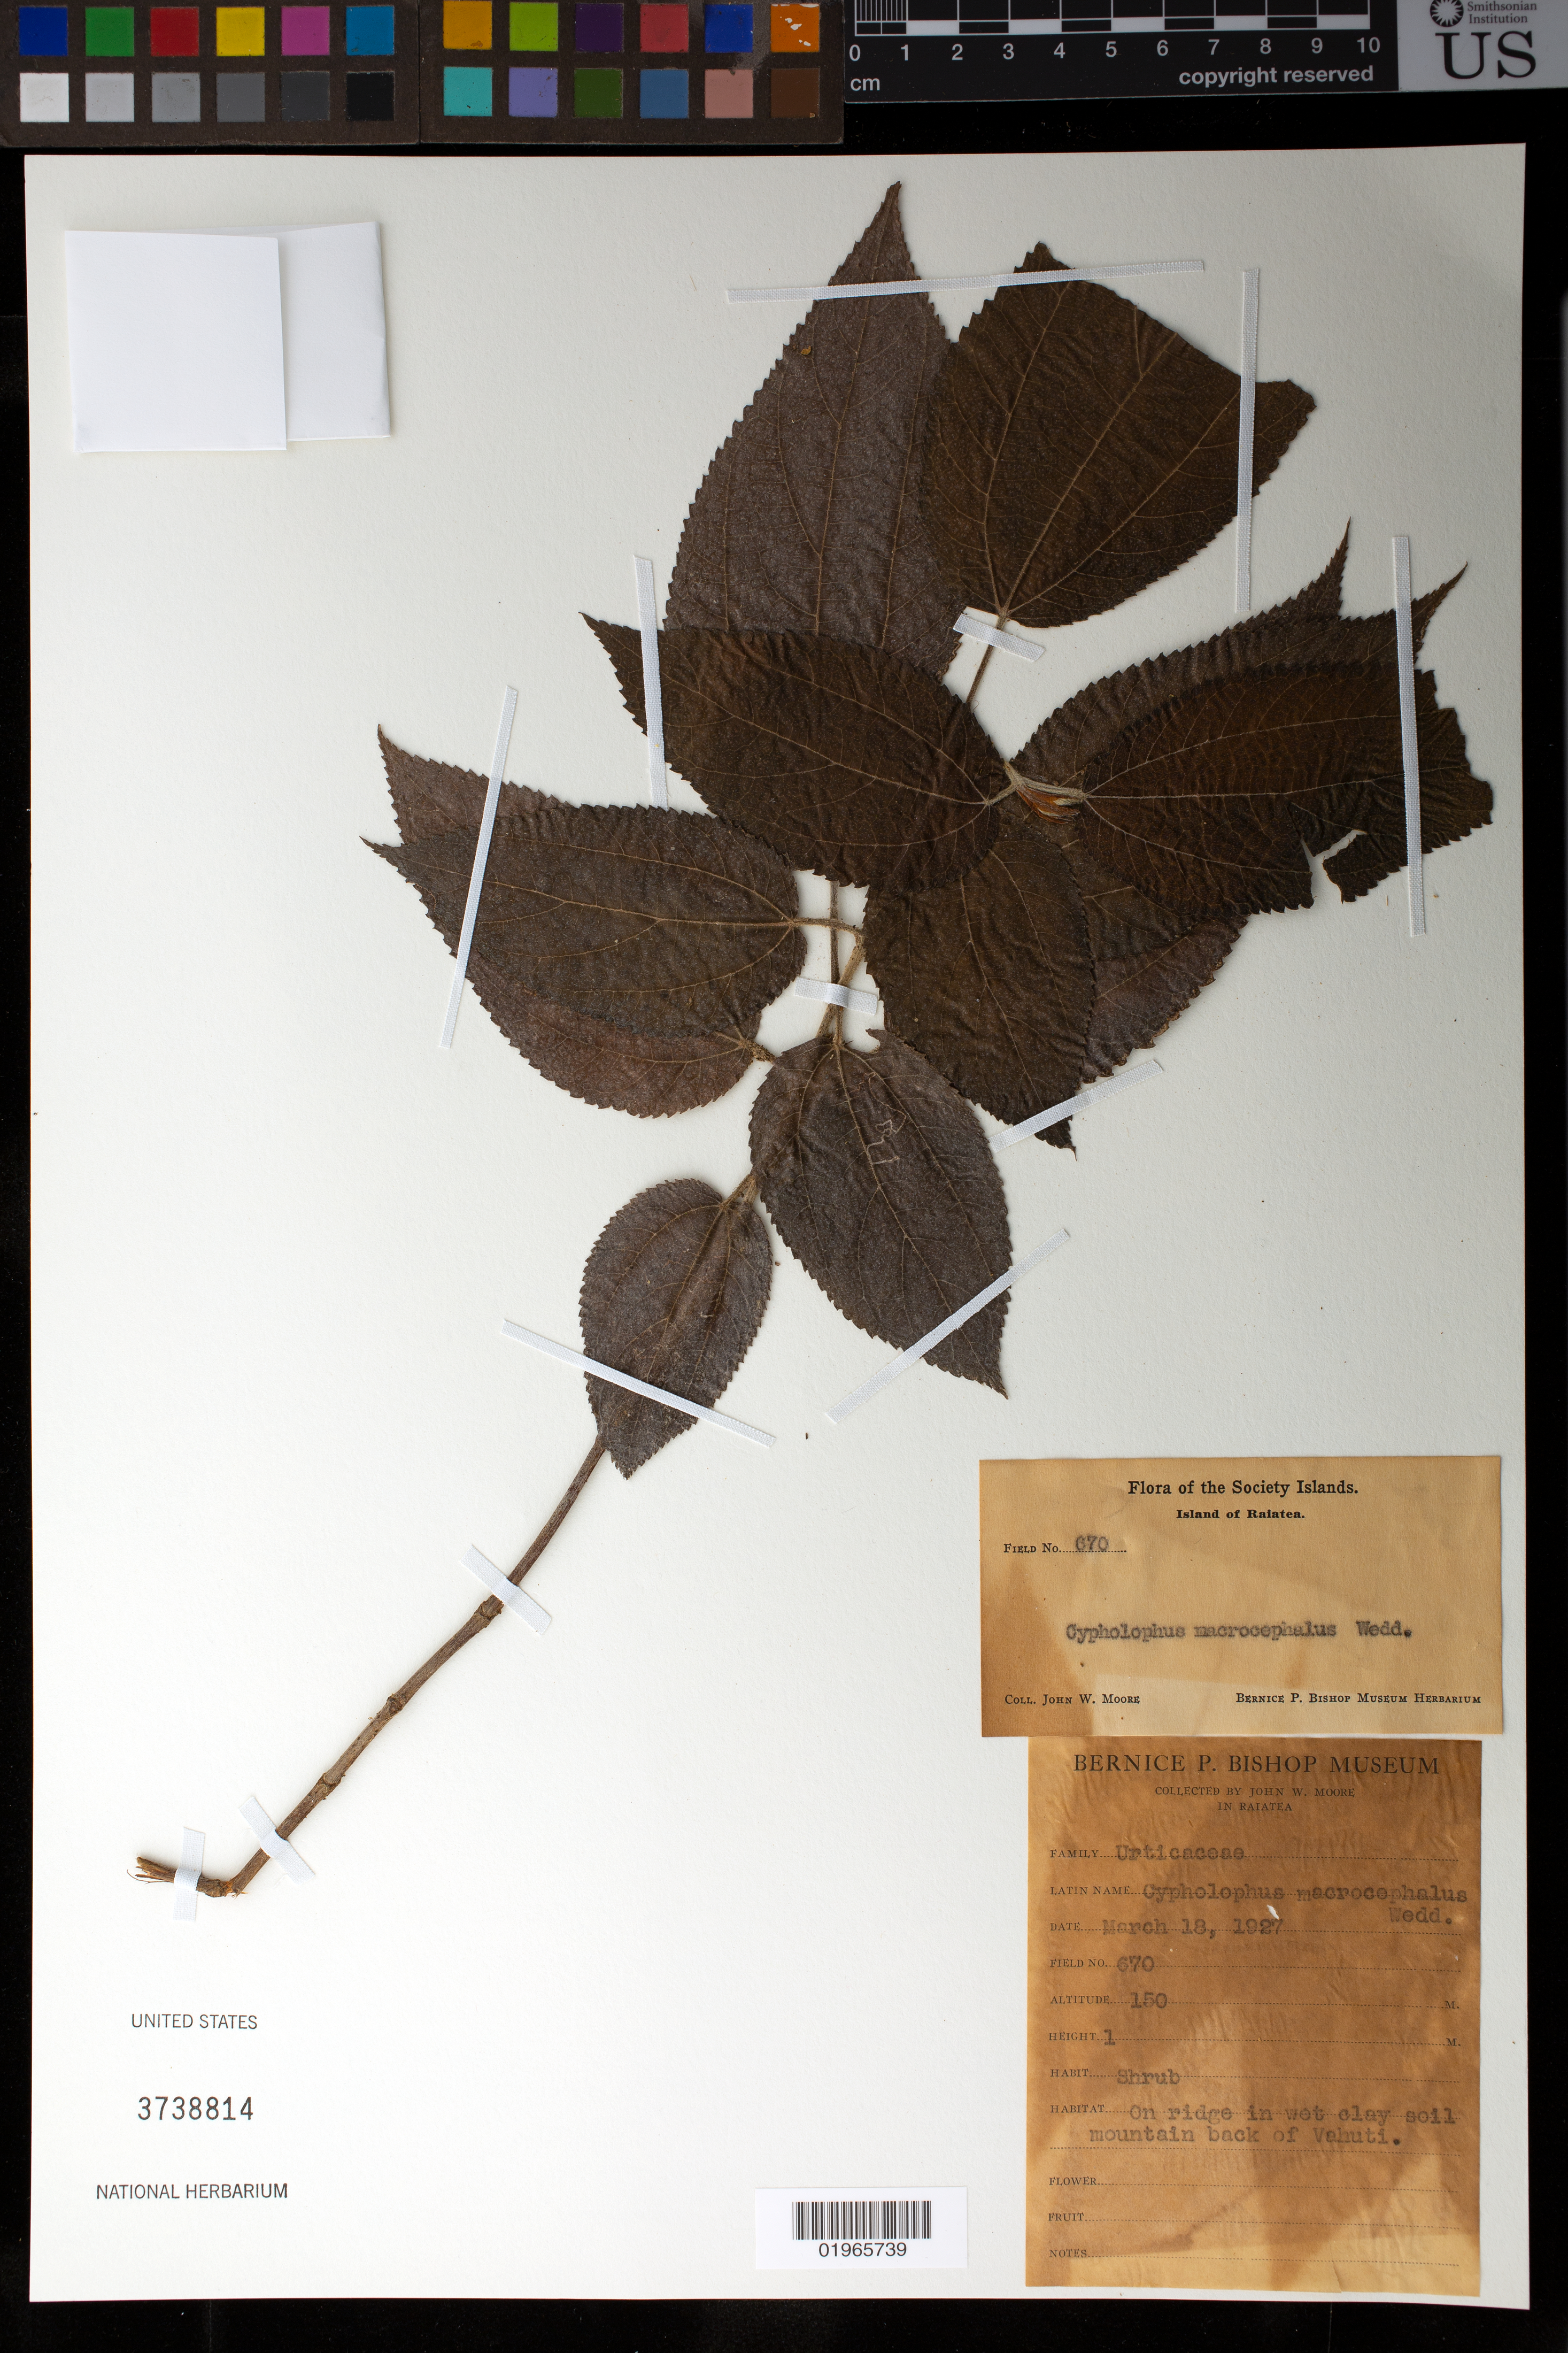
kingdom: Plantae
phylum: Tracheophyta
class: Magnoliopsida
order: Rosales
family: Urticaceae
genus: Cypholophus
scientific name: Cypholophus macrocephalus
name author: Wedd.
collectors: J. W. Moore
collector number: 670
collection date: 1927-03-18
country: French Polynesia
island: Raiatea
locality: Ridge of mtn back of Vahuti.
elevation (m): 150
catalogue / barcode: US 3738814